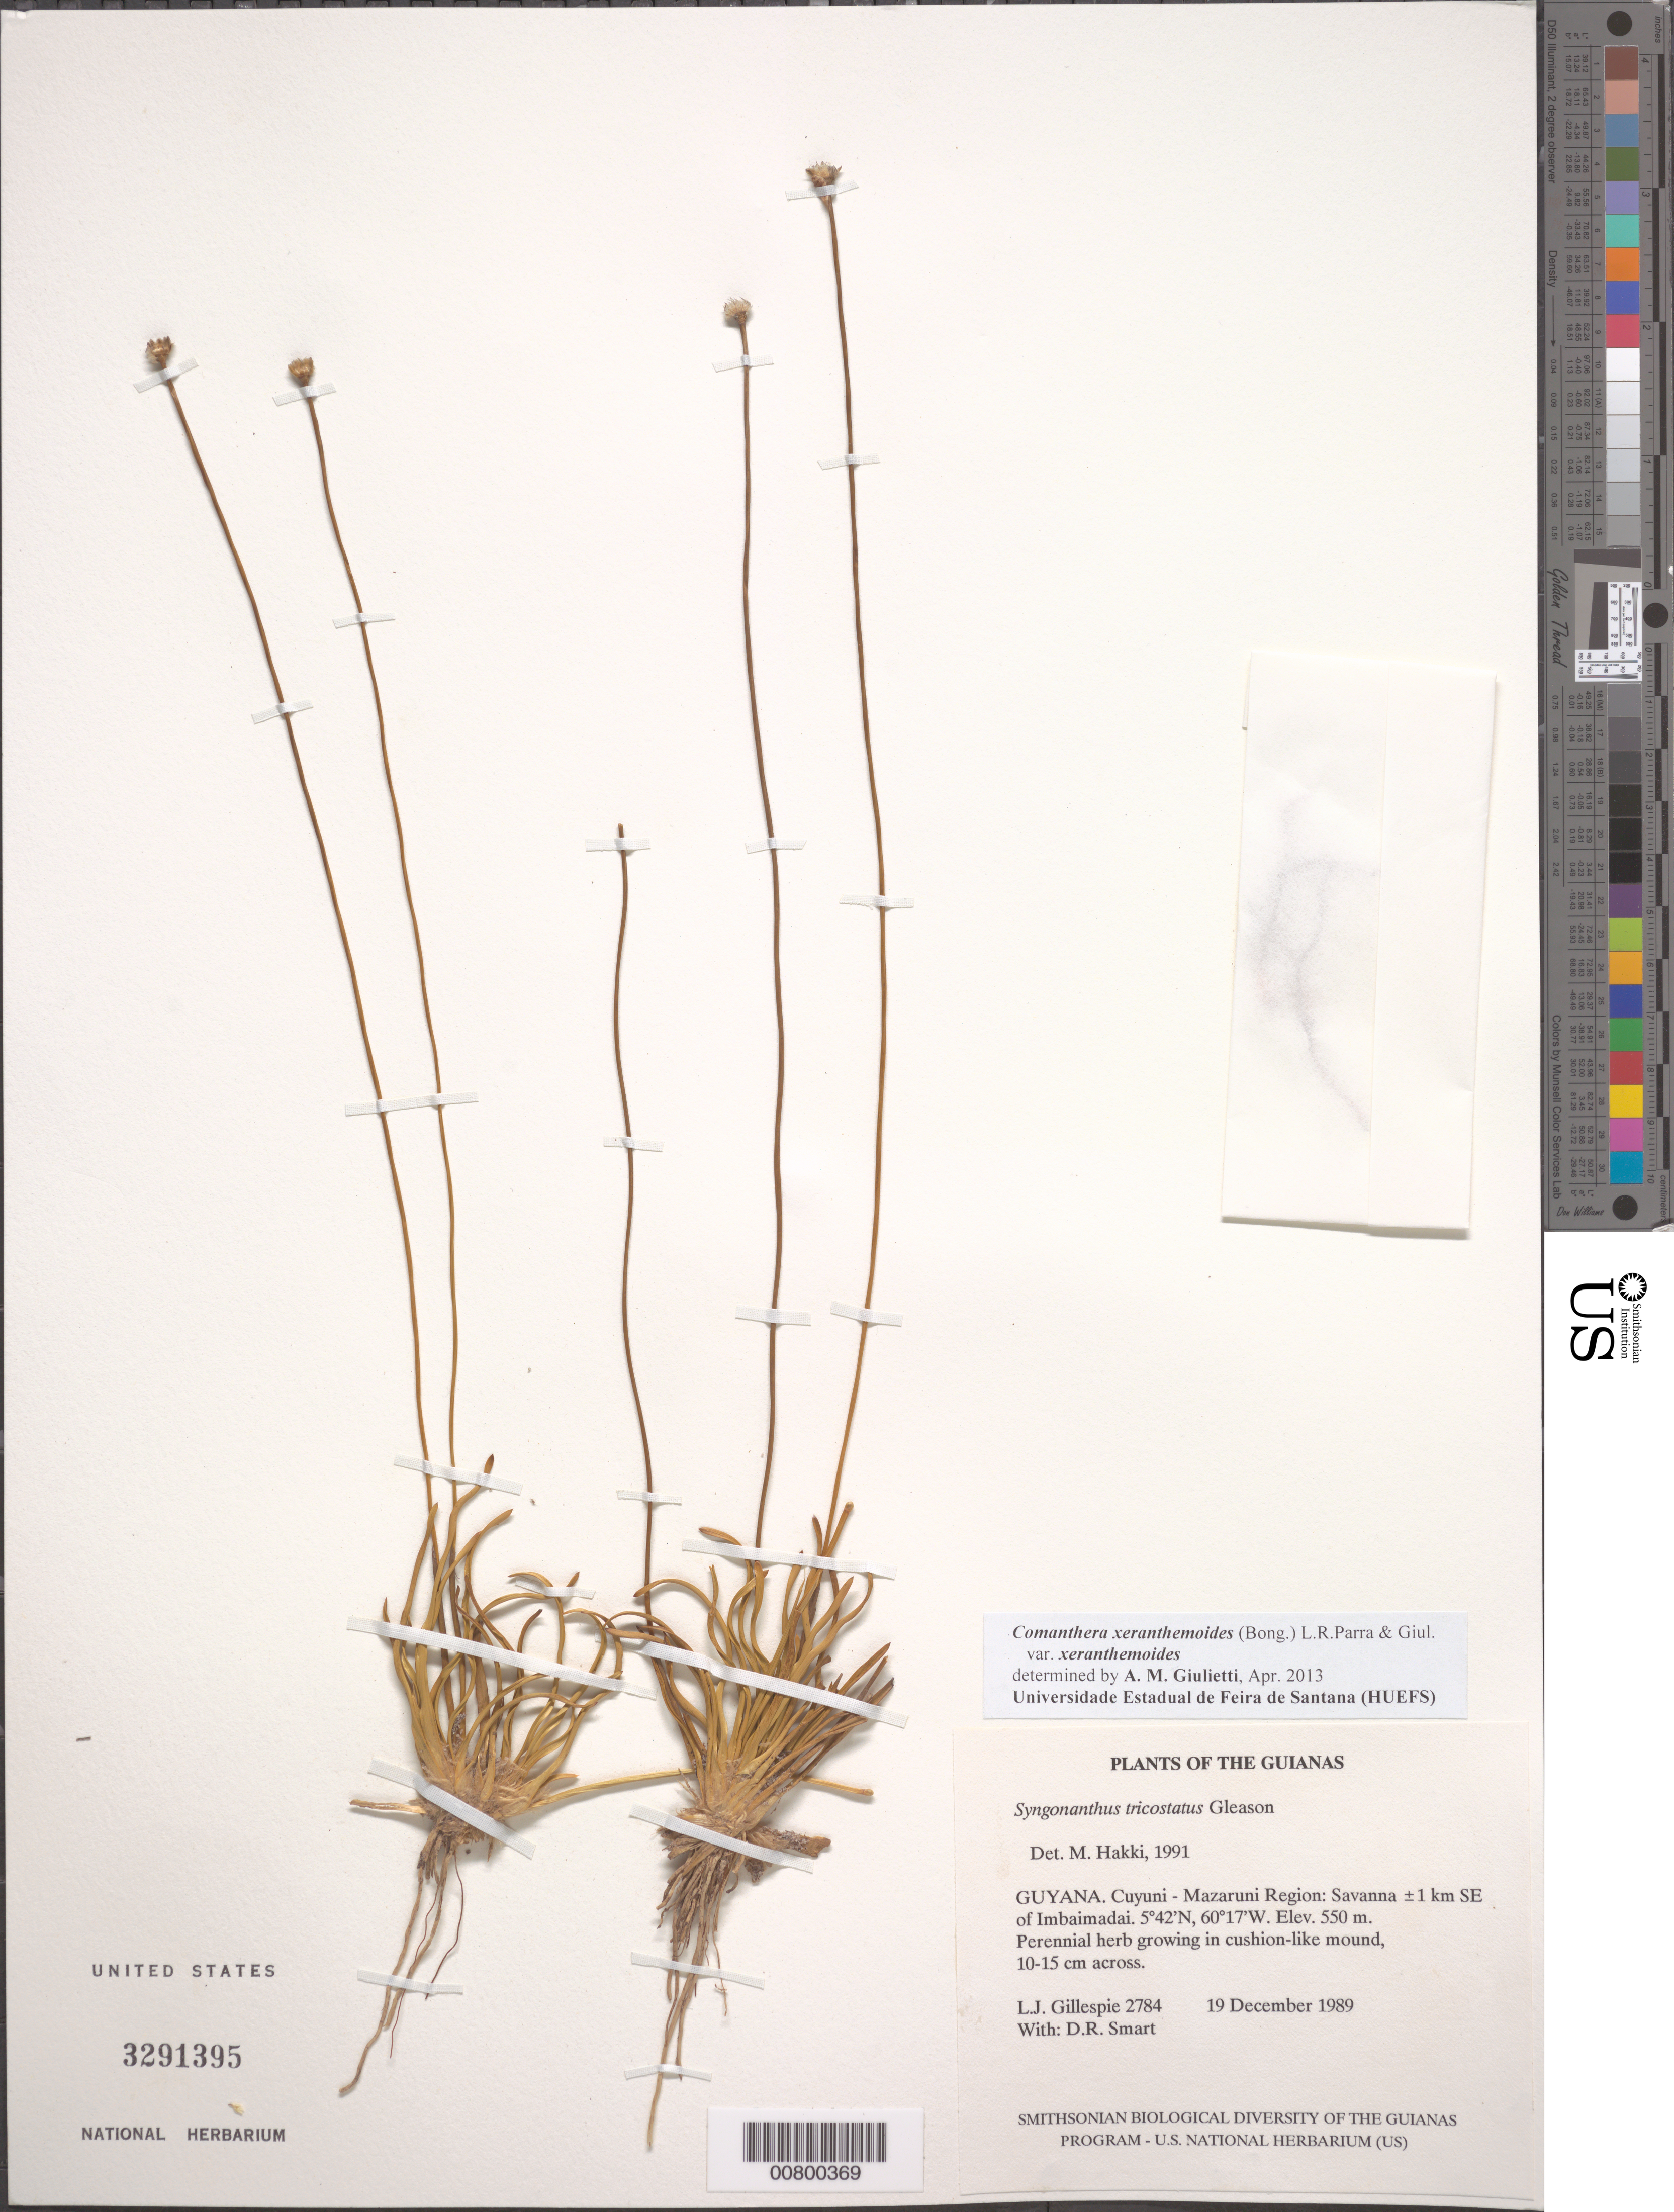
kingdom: Plantae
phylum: Tracheophyta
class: Liliopsida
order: Poales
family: Eriocaulaceae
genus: Syngonanthus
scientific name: Syngonanthus tricostatus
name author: Gleason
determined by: Hakki, M. J.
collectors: L. J. Gillespie & D. R. Smart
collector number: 2784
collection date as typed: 19 December 1989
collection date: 1989-12-19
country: Guyana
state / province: Cuyuni-Mazaruni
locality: ±1 km SE of Imbaimadai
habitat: Savanna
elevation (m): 550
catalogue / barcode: US 3291395